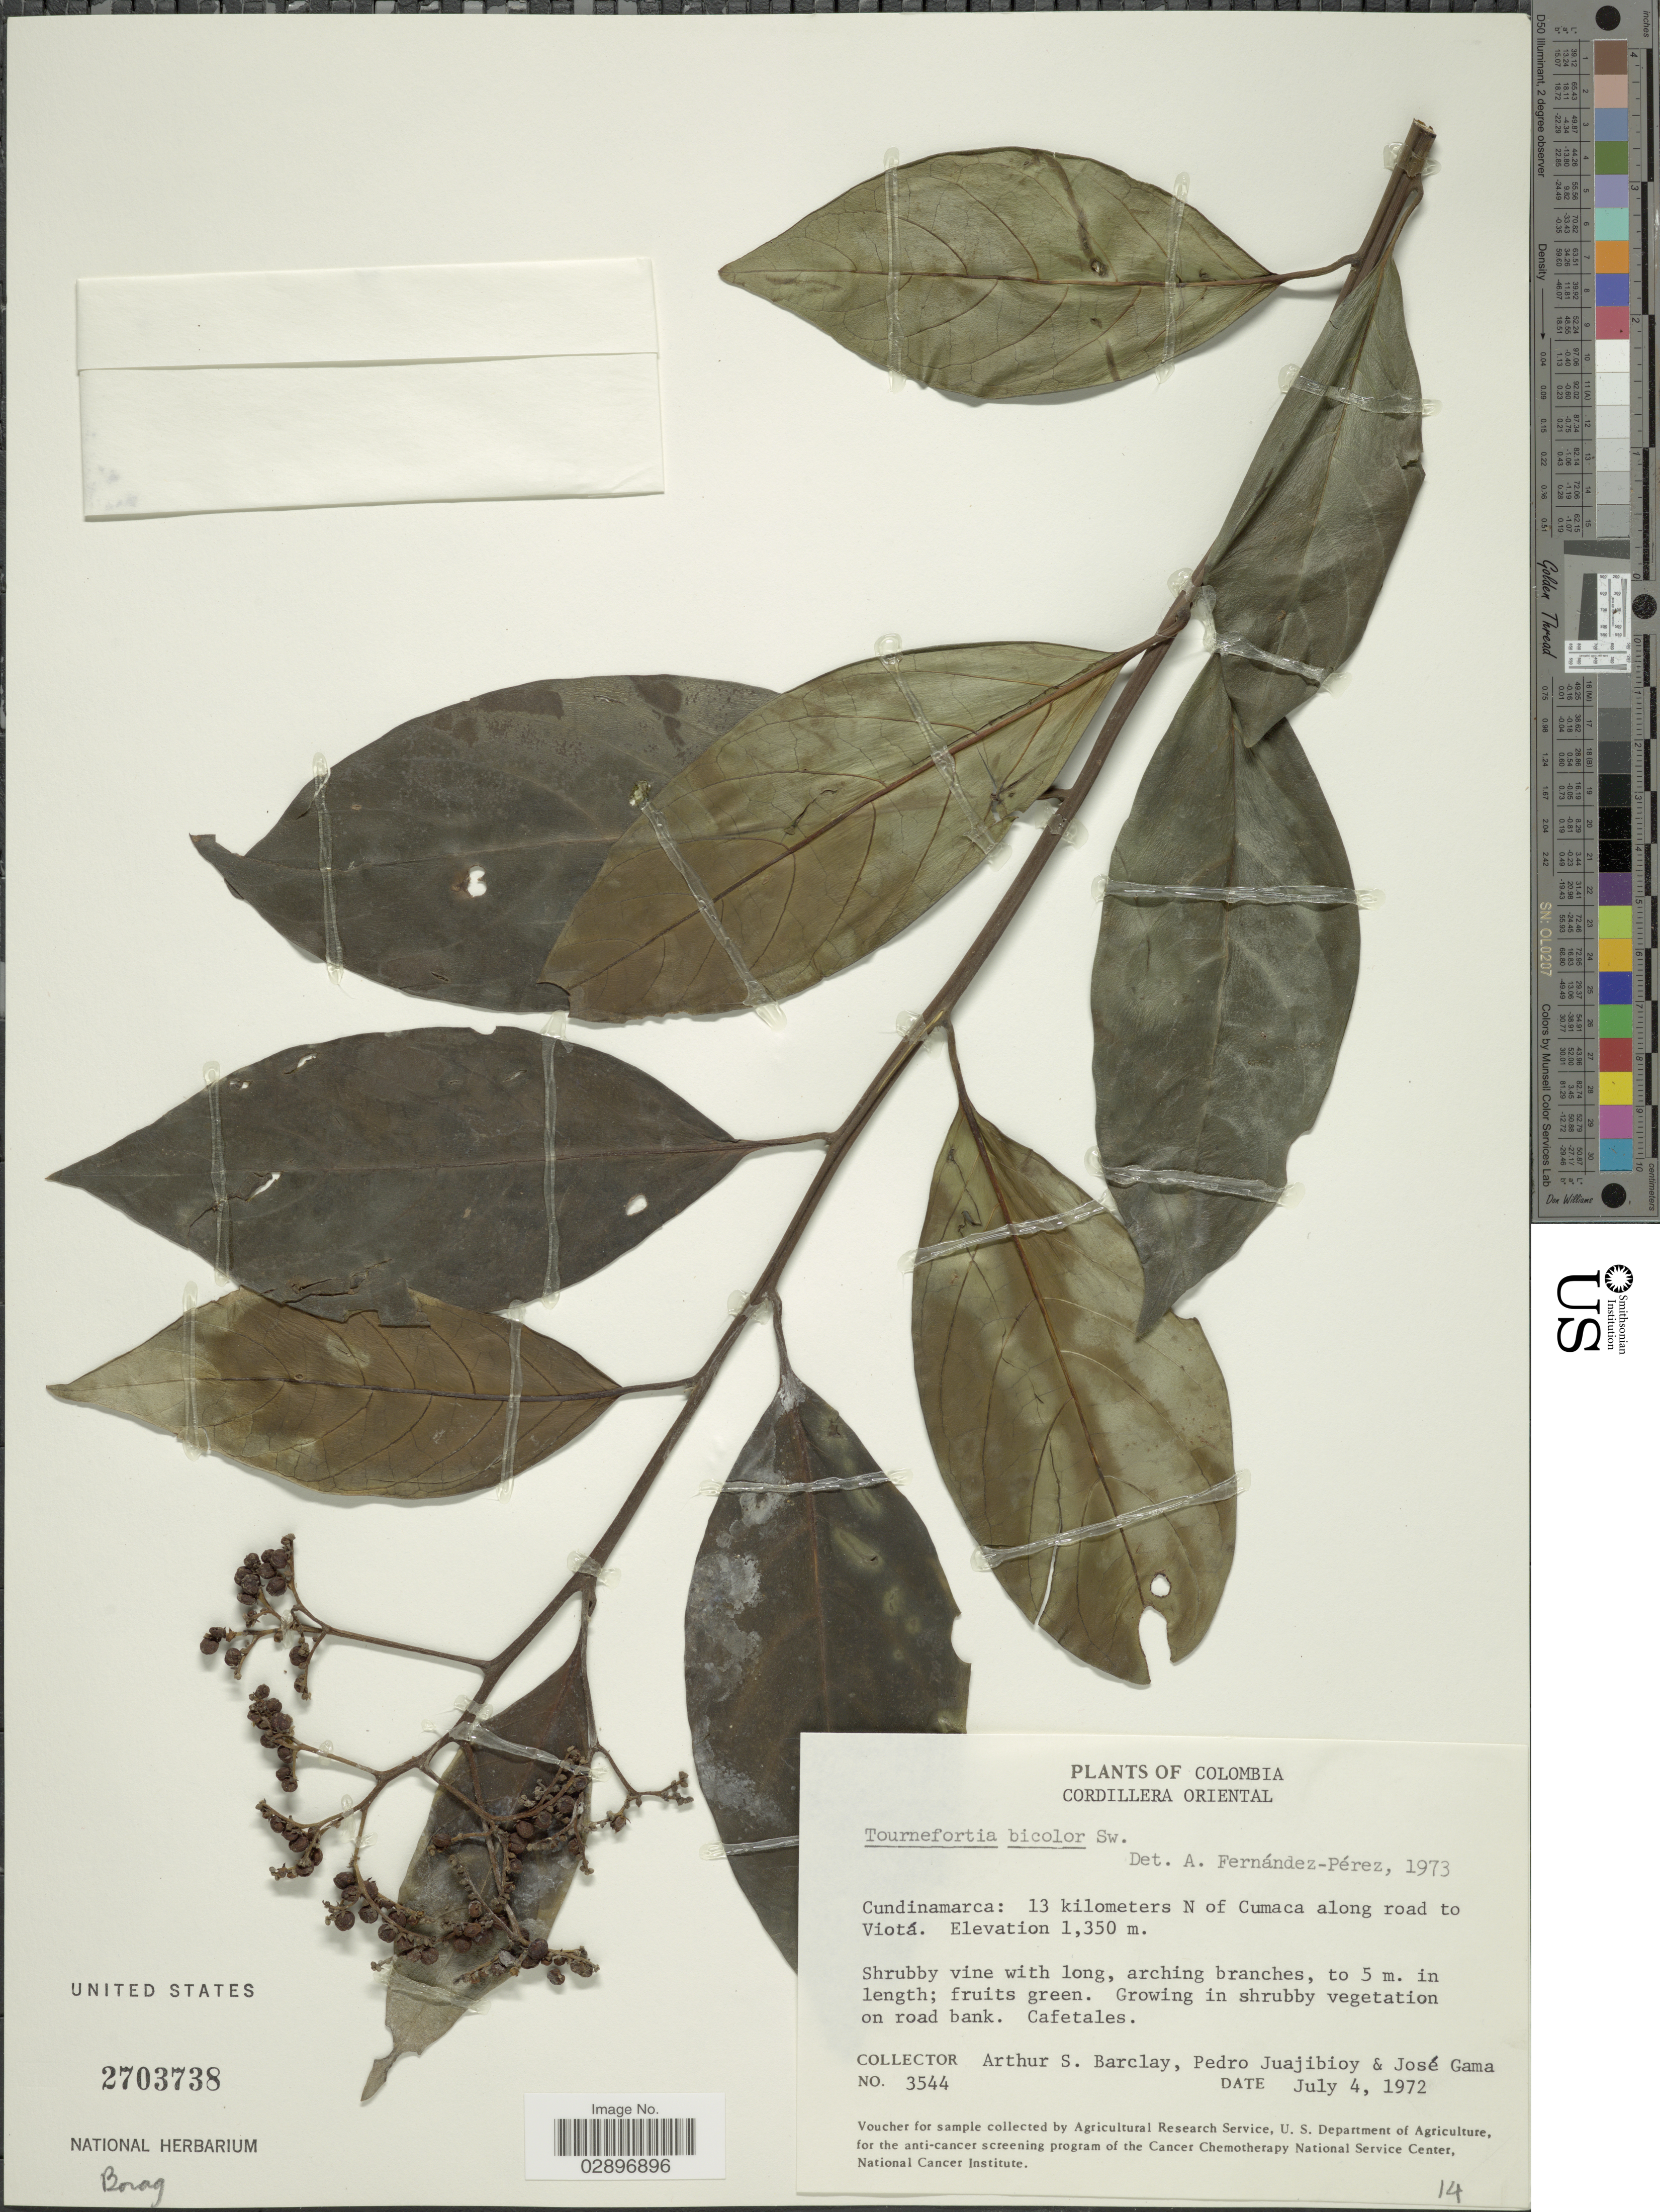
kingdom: Plantae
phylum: Tracheophyta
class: Magnoliopsida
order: Boraginales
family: Heliotropiaceae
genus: Tournefortia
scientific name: Tournefortia bicolor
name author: Sw.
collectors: A. S. Barclay, P. Juajibioy & J. Gama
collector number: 3544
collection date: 1972-07-04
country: Colombia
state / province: Cundinamarca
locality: Cordillera Oriental. 13 kilometers N of Cumaca along road to Viotá.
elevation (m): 1350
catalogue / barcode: US 2703738